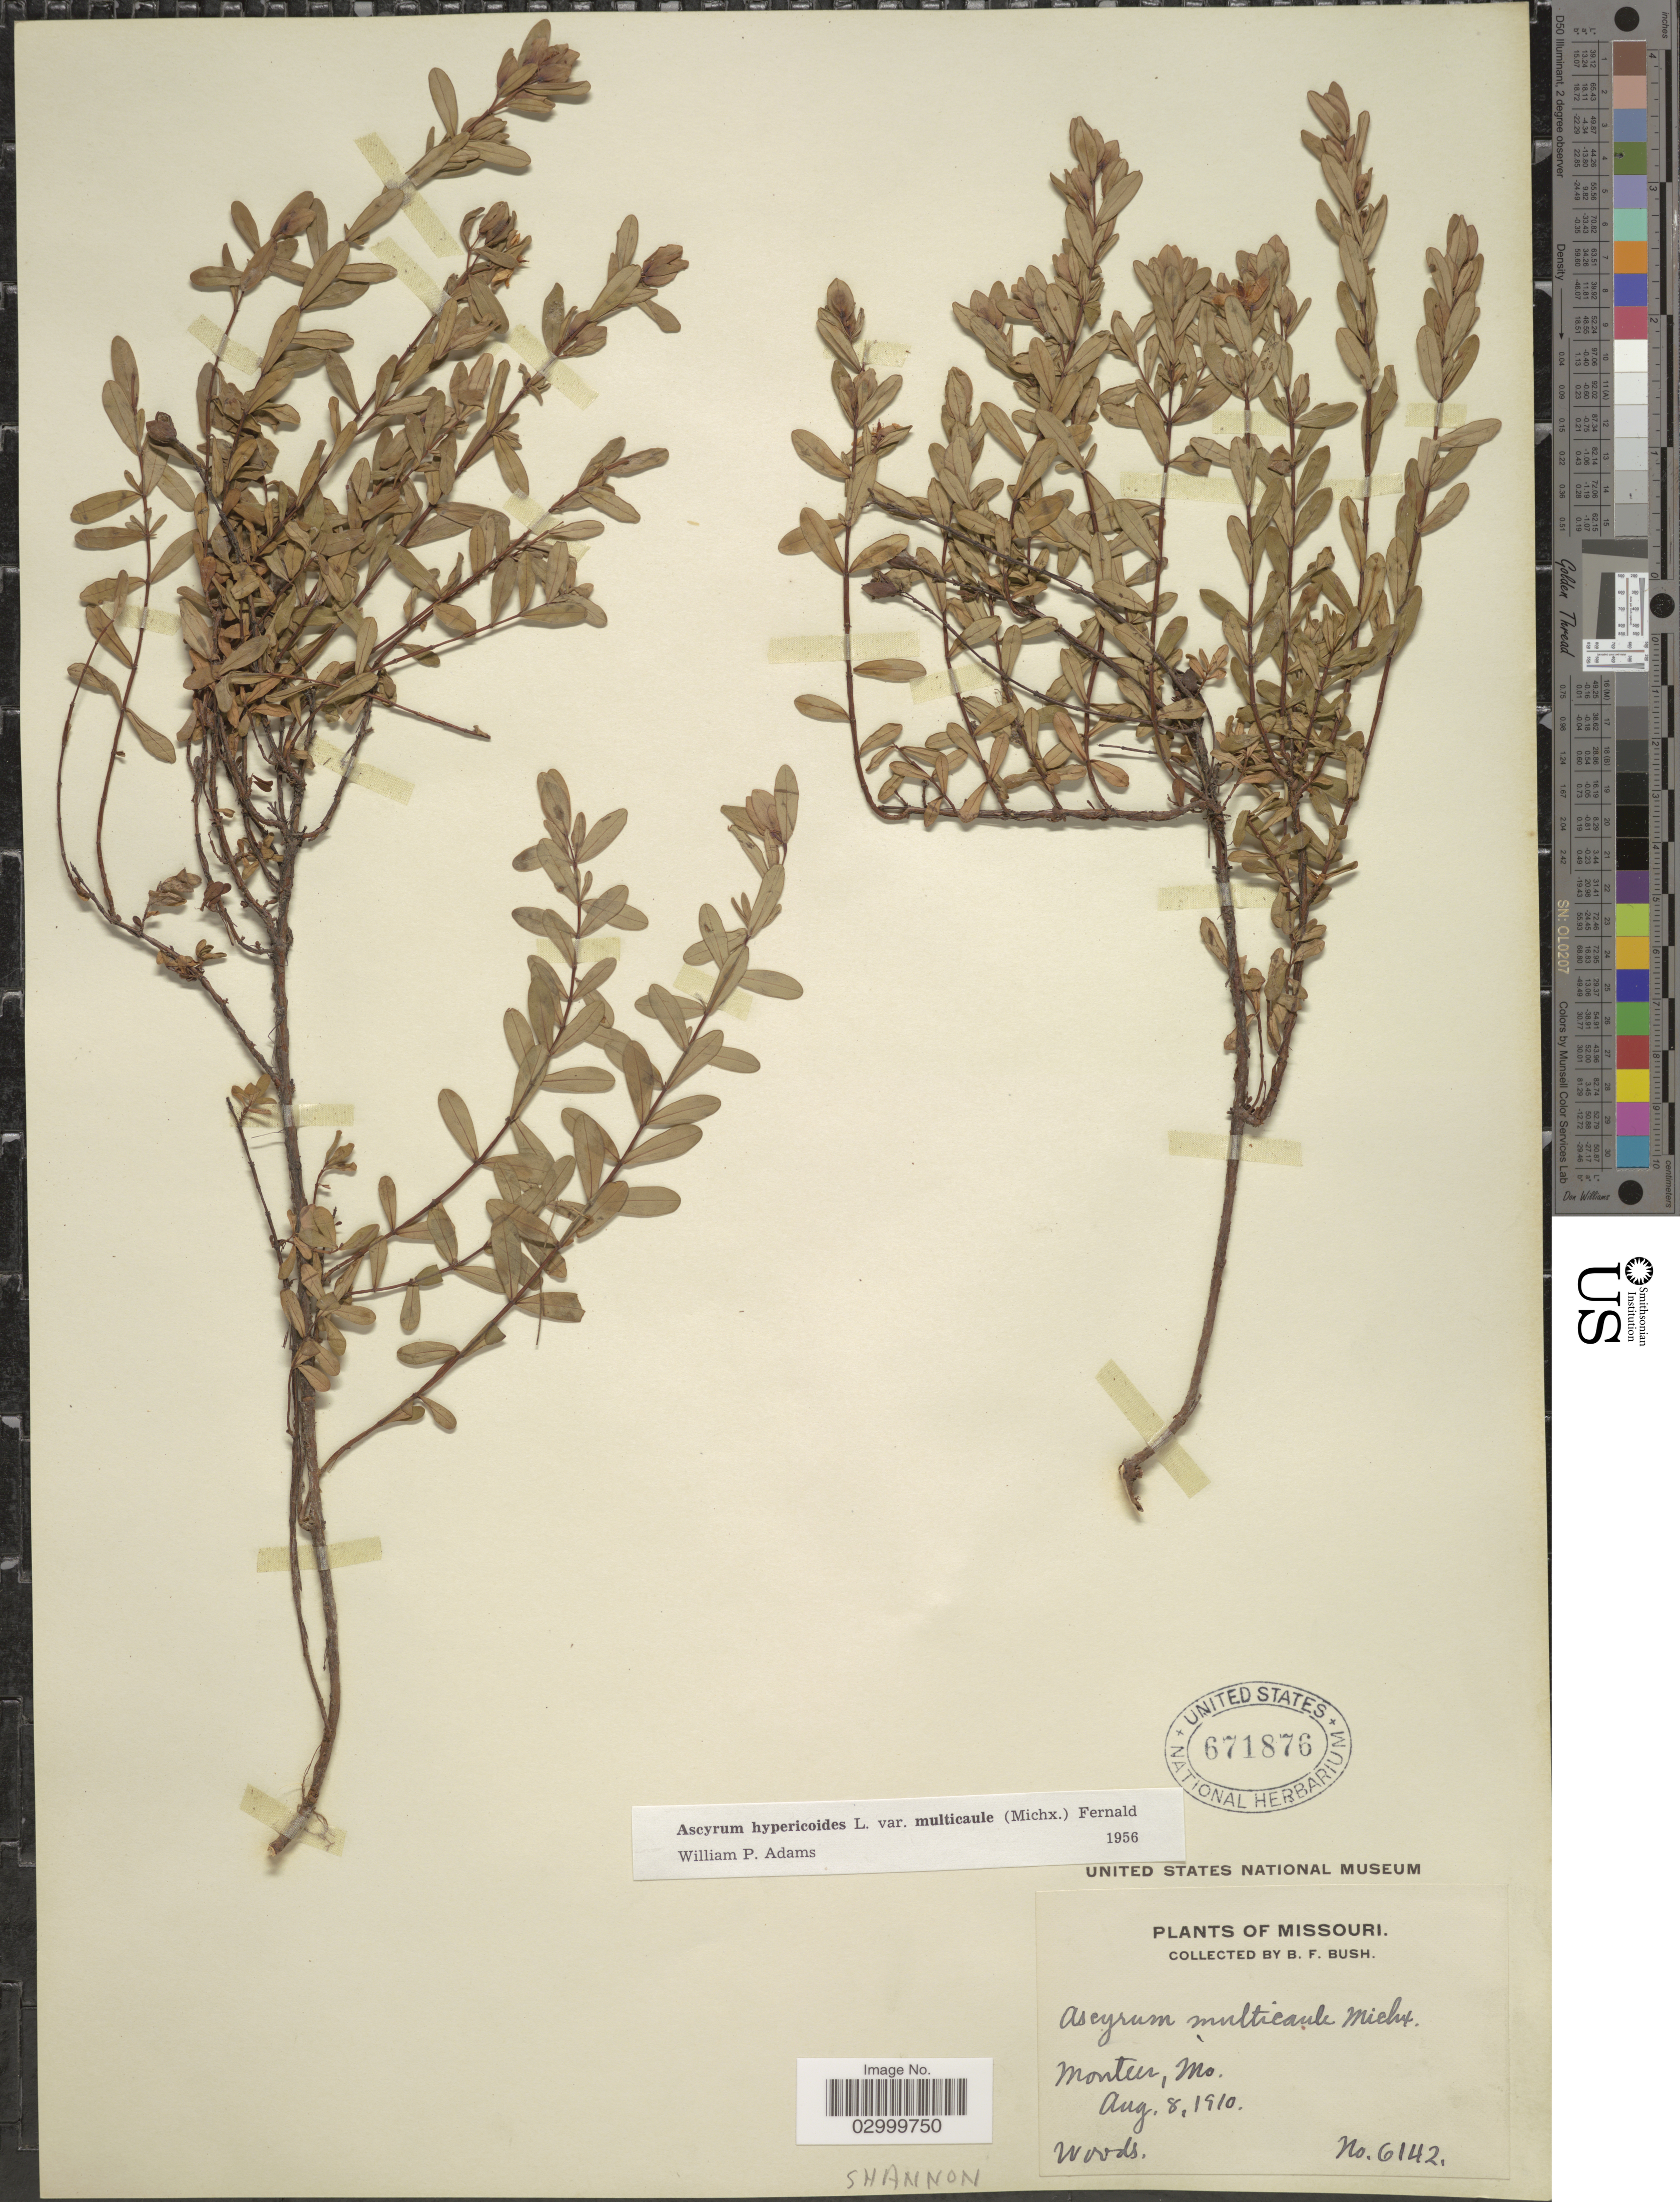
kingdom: Plantae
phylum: Tracheophyta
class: Magnoliopsida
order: Malpighiales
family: Hypericaceae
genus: Hypericum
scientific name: Hypericum stragulum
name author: W.P. Adams & N. Robson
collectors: B. F. Bush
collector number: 6142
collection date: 1910-08-08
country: United States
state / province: Missouri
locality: Montier, Shannon.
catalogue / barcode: US 671876